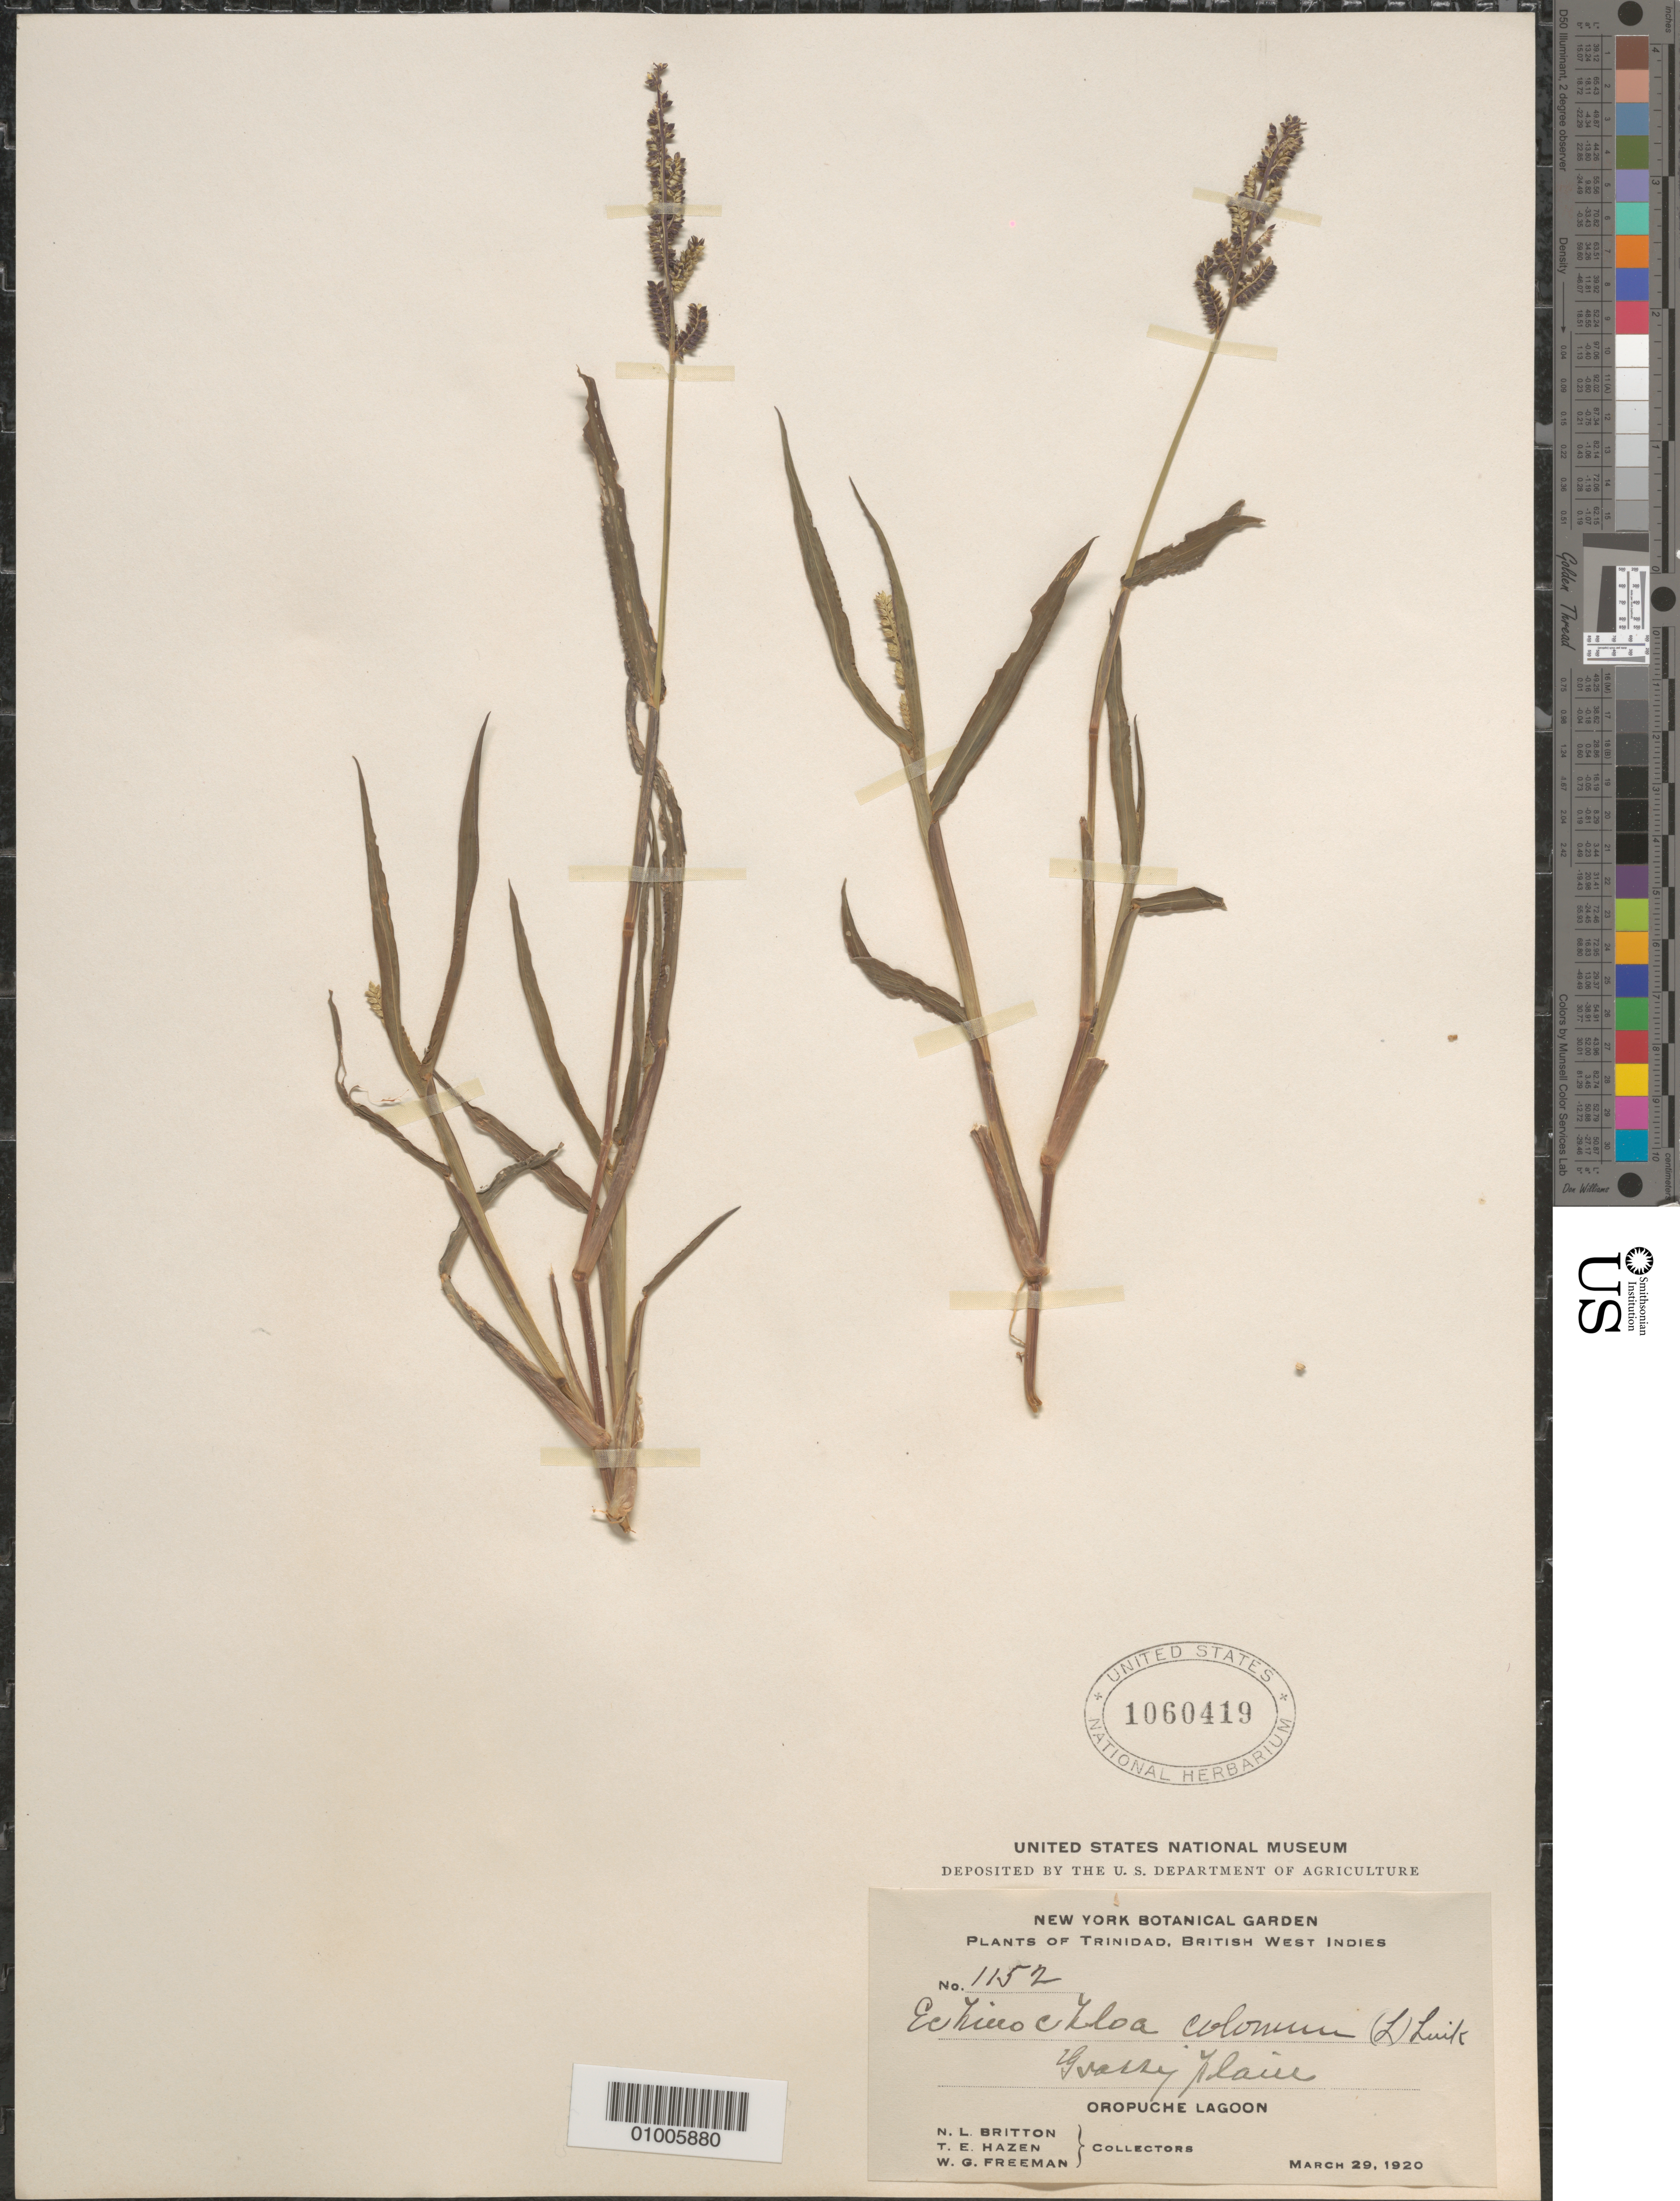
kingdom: Plantae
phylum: Tracheophyta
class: Liliopsida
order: Poales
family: Poaceae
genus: Echinochloa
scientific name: Echinochloa colona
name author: (L.) Link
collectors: N. Britton, T. E. Hazen & W. Freeman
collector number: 1152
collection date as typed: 29 Mar 1920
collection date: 1920-03-29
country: Trinidad and Tobago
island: Trinidad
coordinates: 0 N, 0 E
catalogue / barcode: US 1060419